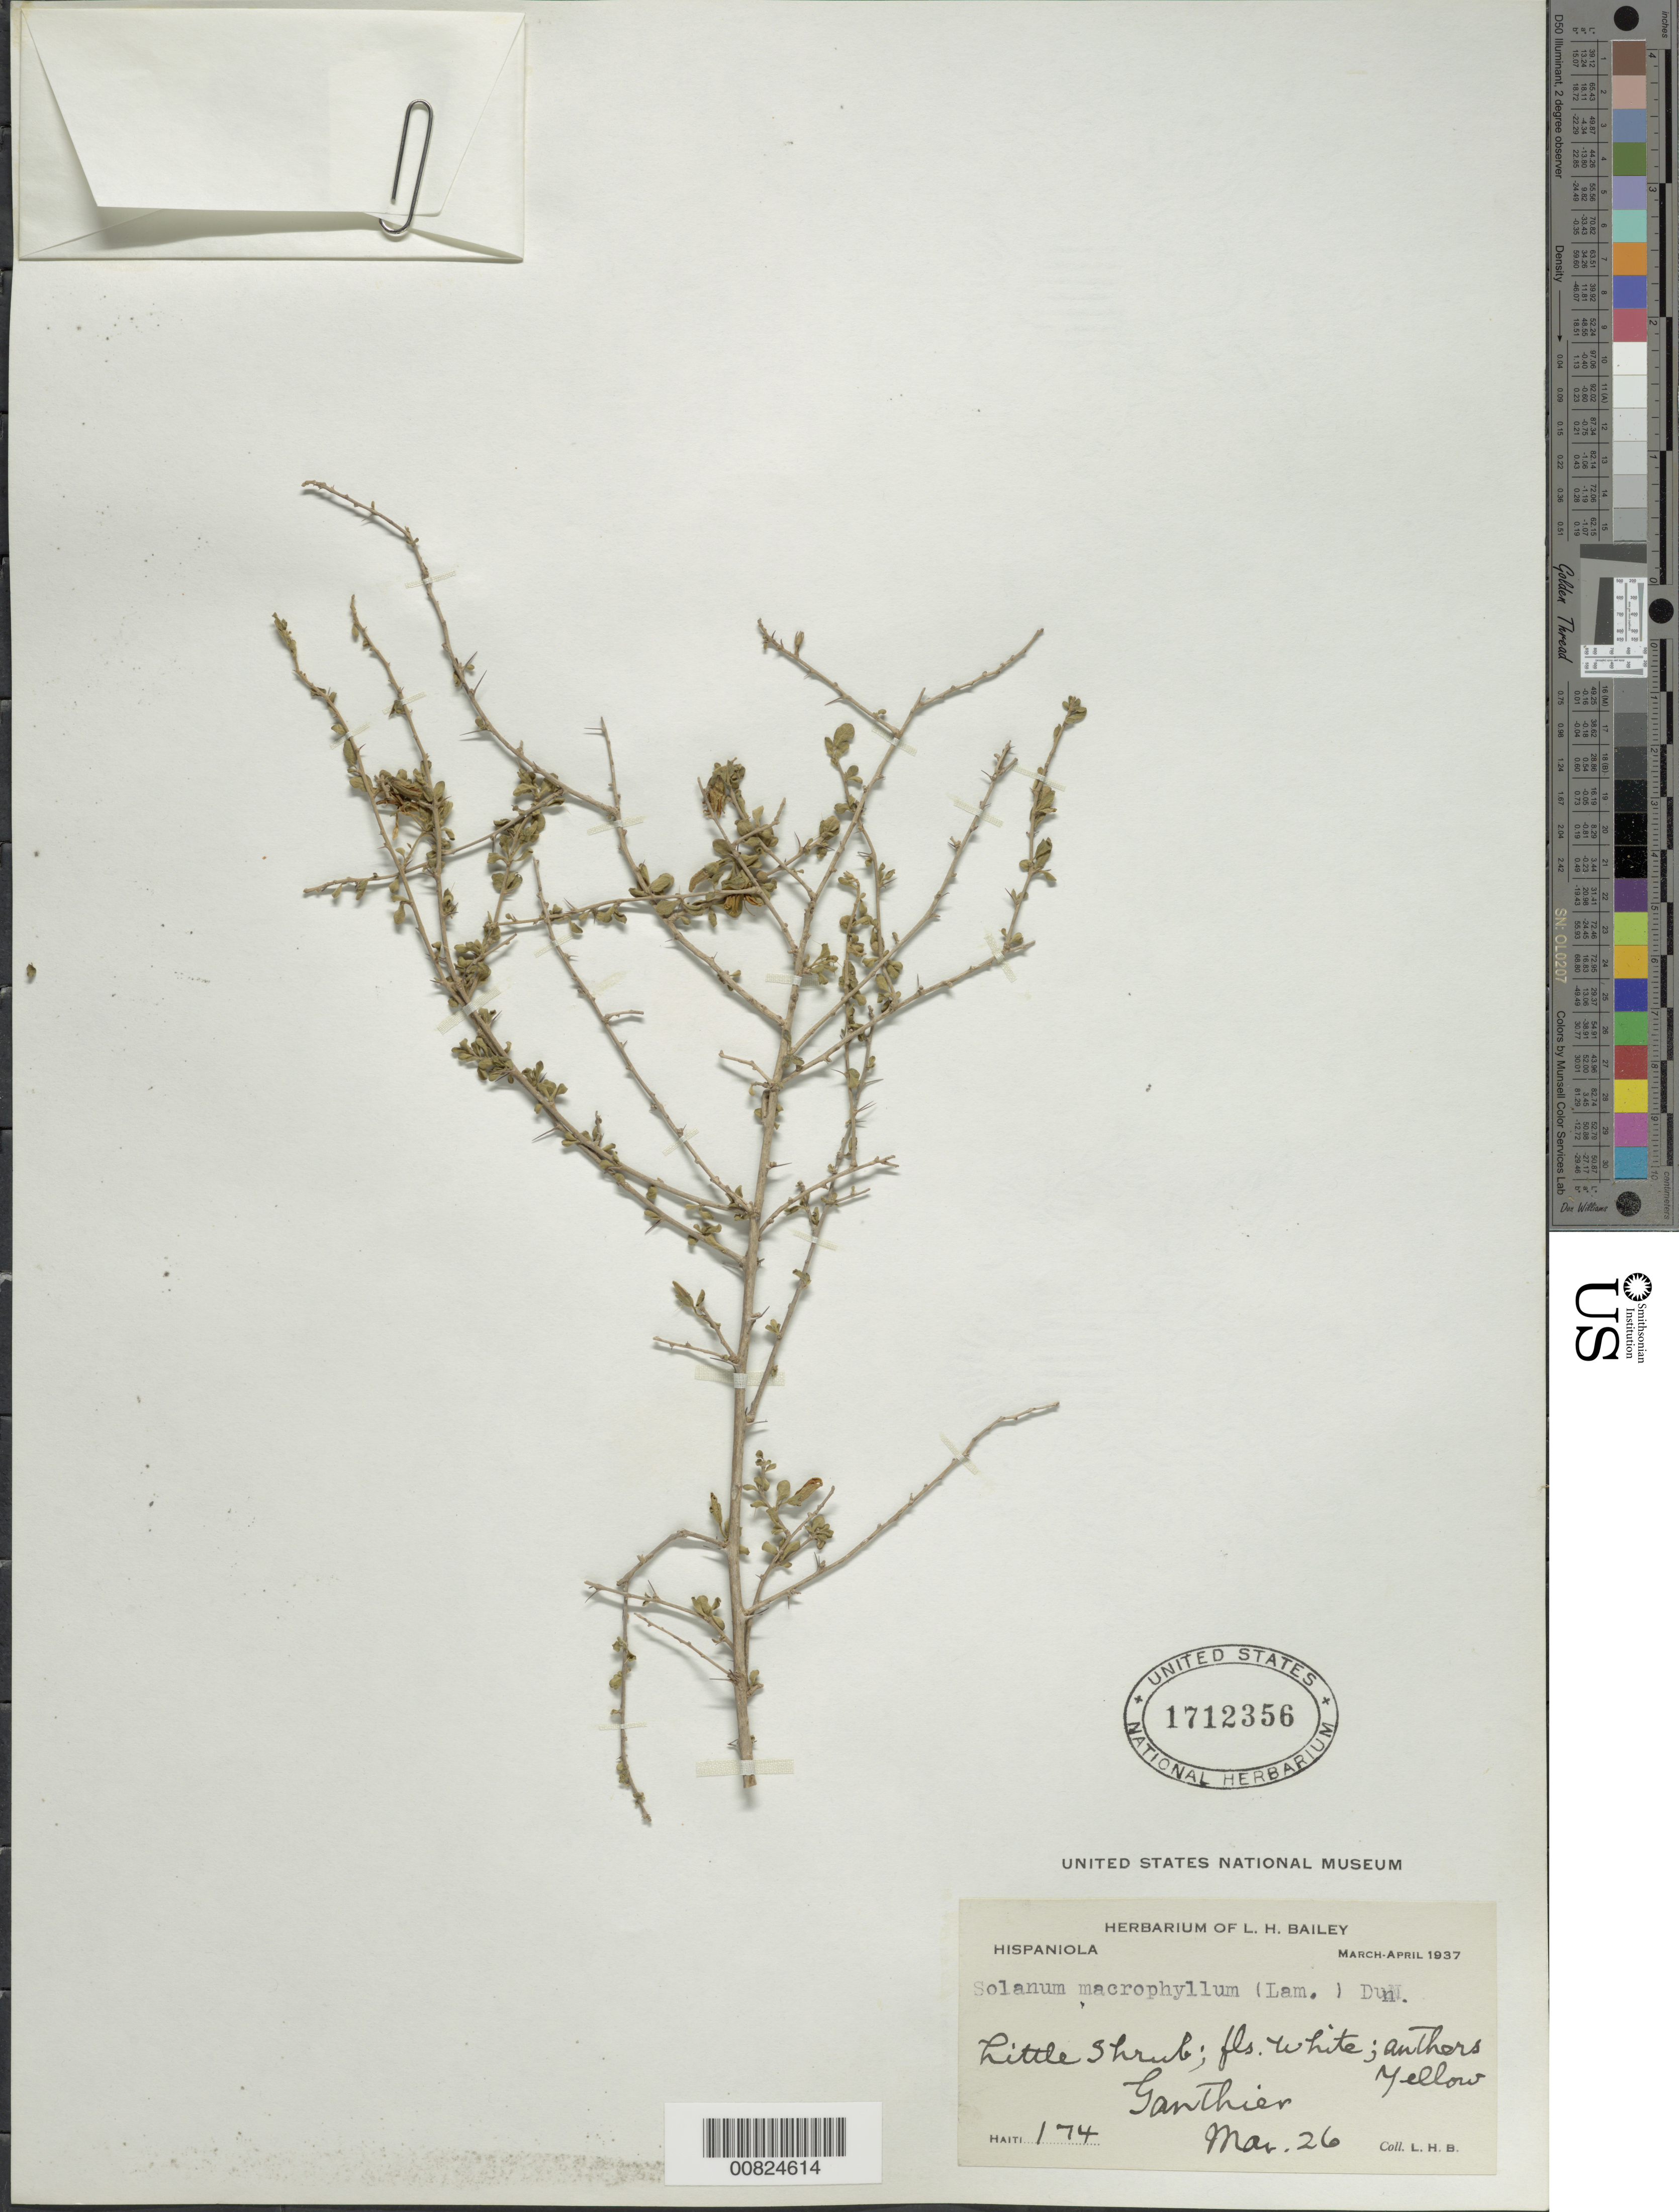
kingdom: Plantae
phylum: Tracheophyta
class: Magnoliopsida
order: Solanales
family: Solanaceae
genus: Solanum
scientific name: Solanum microphyllum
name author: Hawkes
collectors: L. H. Bailey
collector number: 174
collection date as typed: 26 Mar 1937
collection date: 1937-03-26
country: Haiti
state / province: Ouest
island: Hispaniola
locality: Ganthier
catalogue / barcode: US 1712356